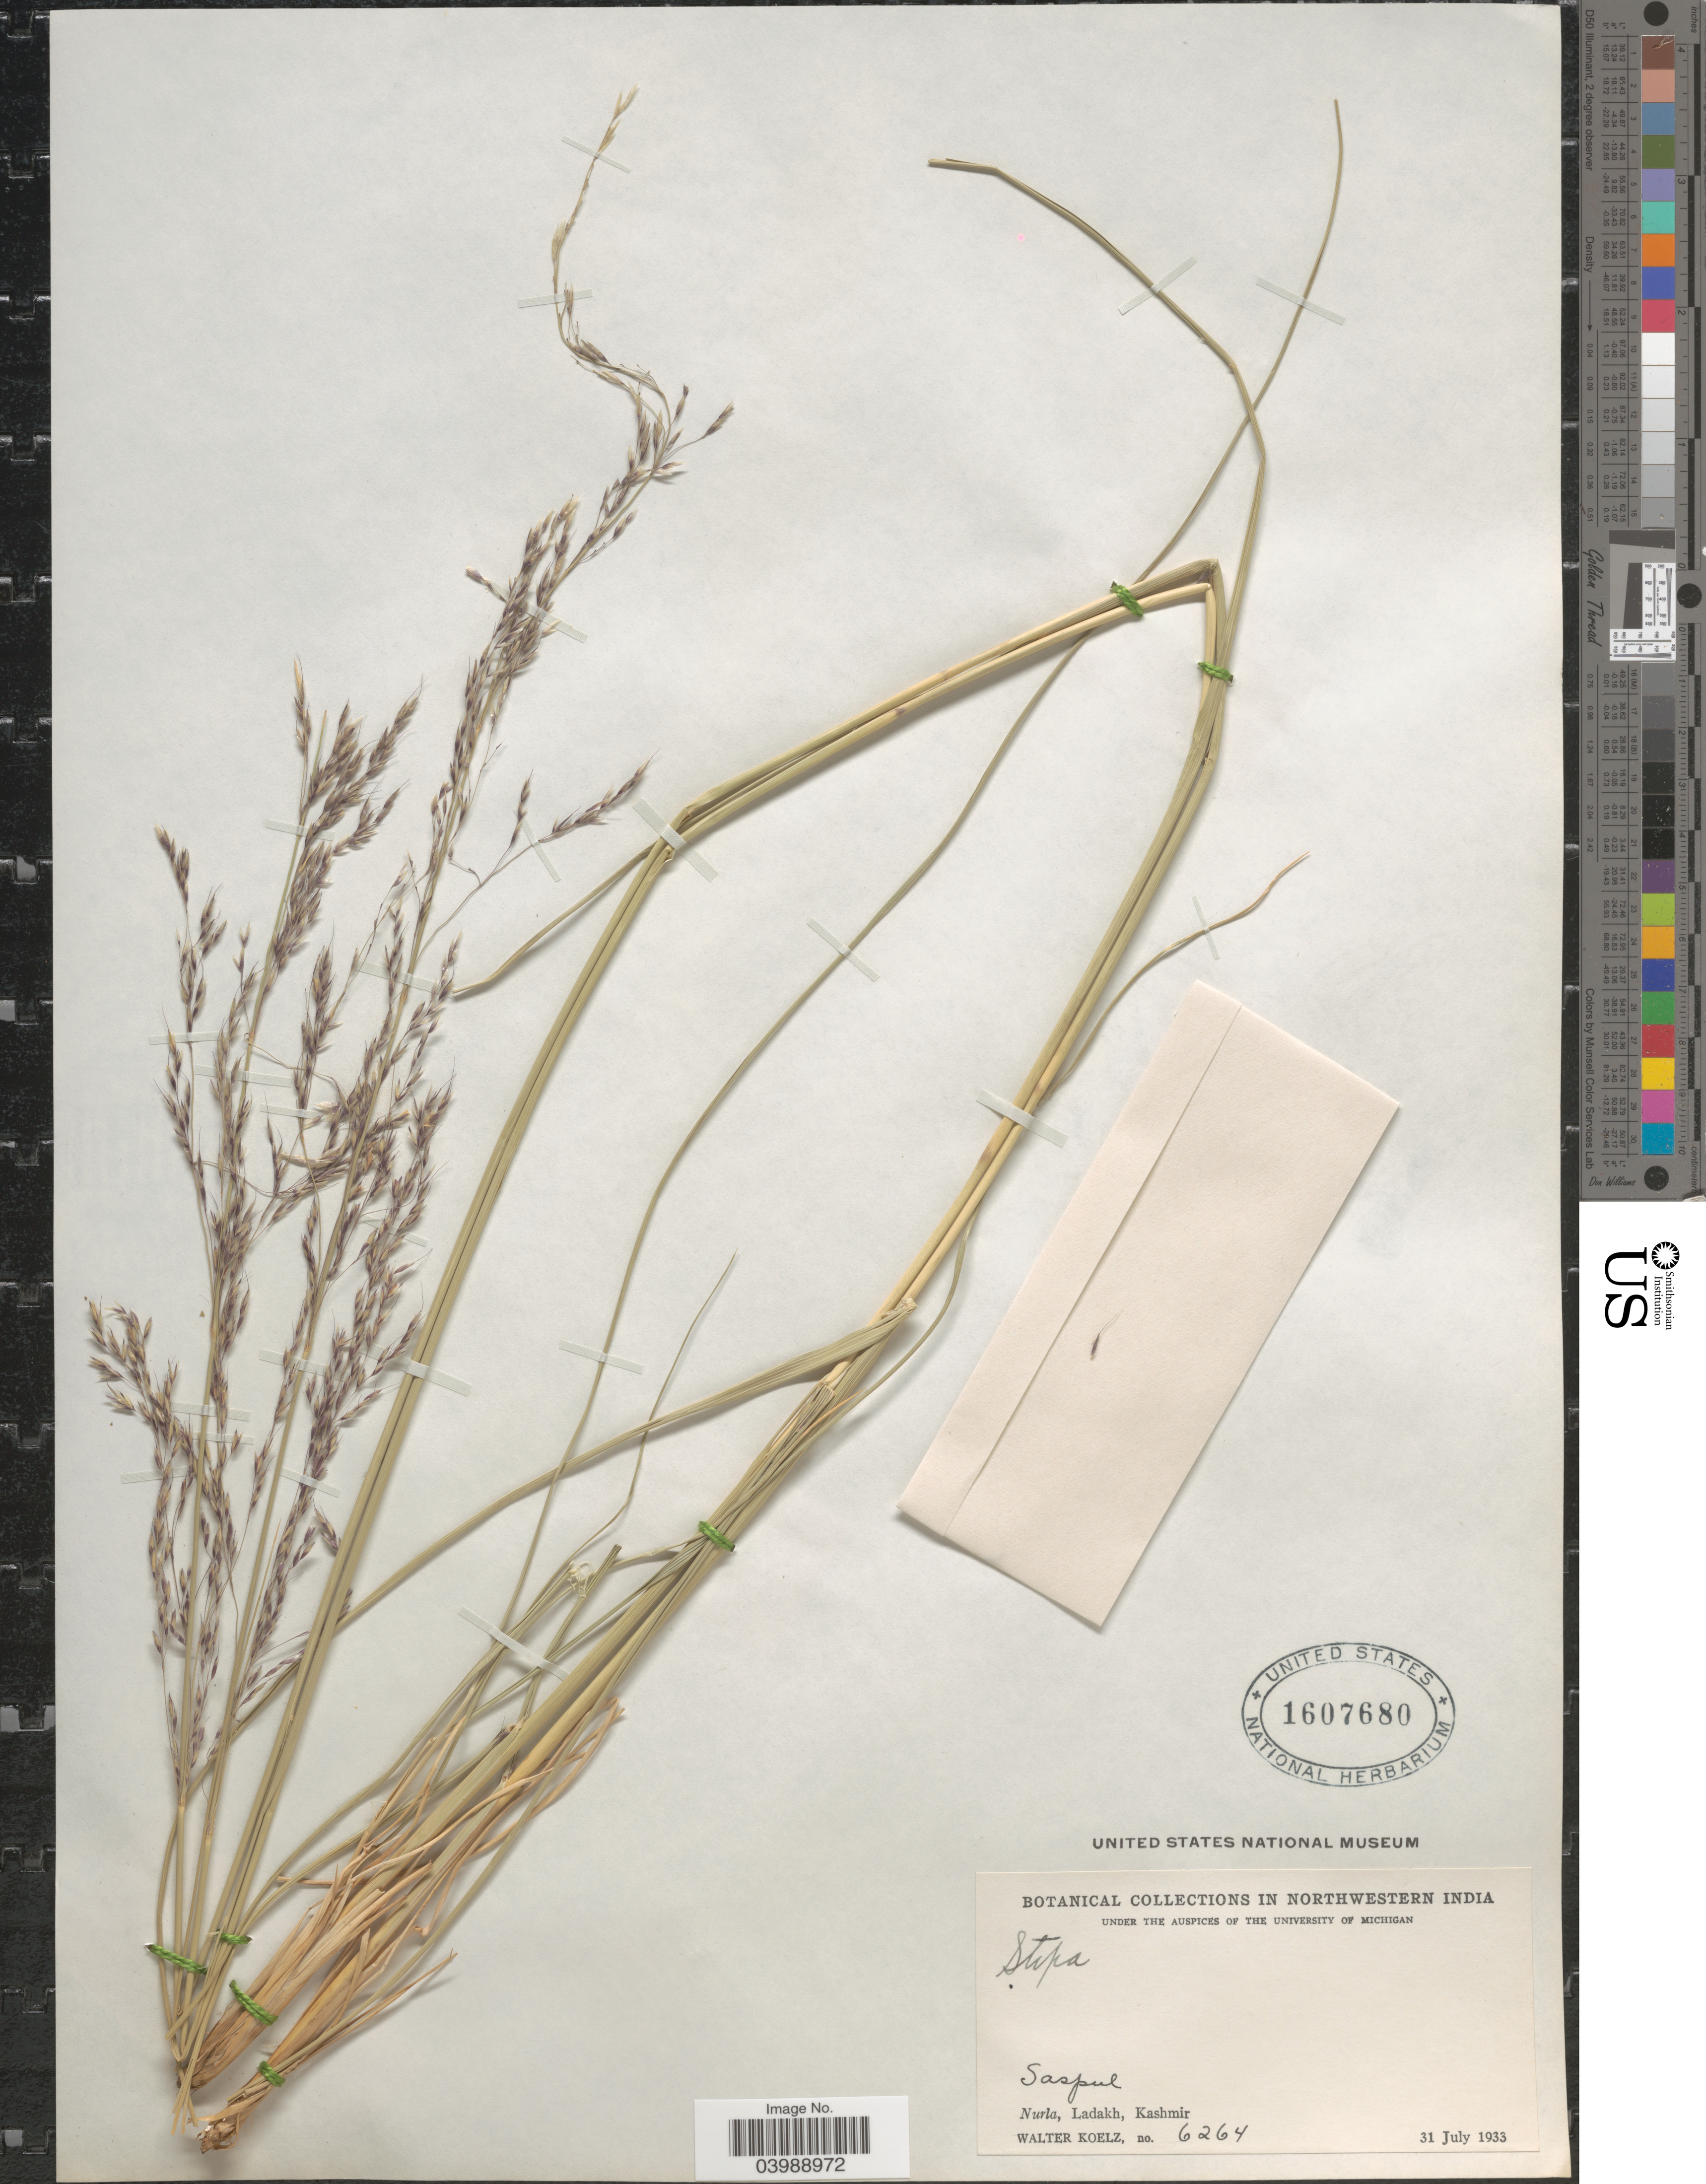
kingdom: Plantae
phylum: Tracheophyta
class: Liliopsida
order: Poales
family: Poaceae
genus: Achnatherum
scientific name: Achnatherum sp.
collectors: W. N. Koelz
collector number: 6264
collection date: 1933-07-31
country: India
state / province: Jammu and Kashmir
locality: In northwestern India. Saspul. Nurla, Ladakh, Kashmir.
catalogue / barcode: US 1607680